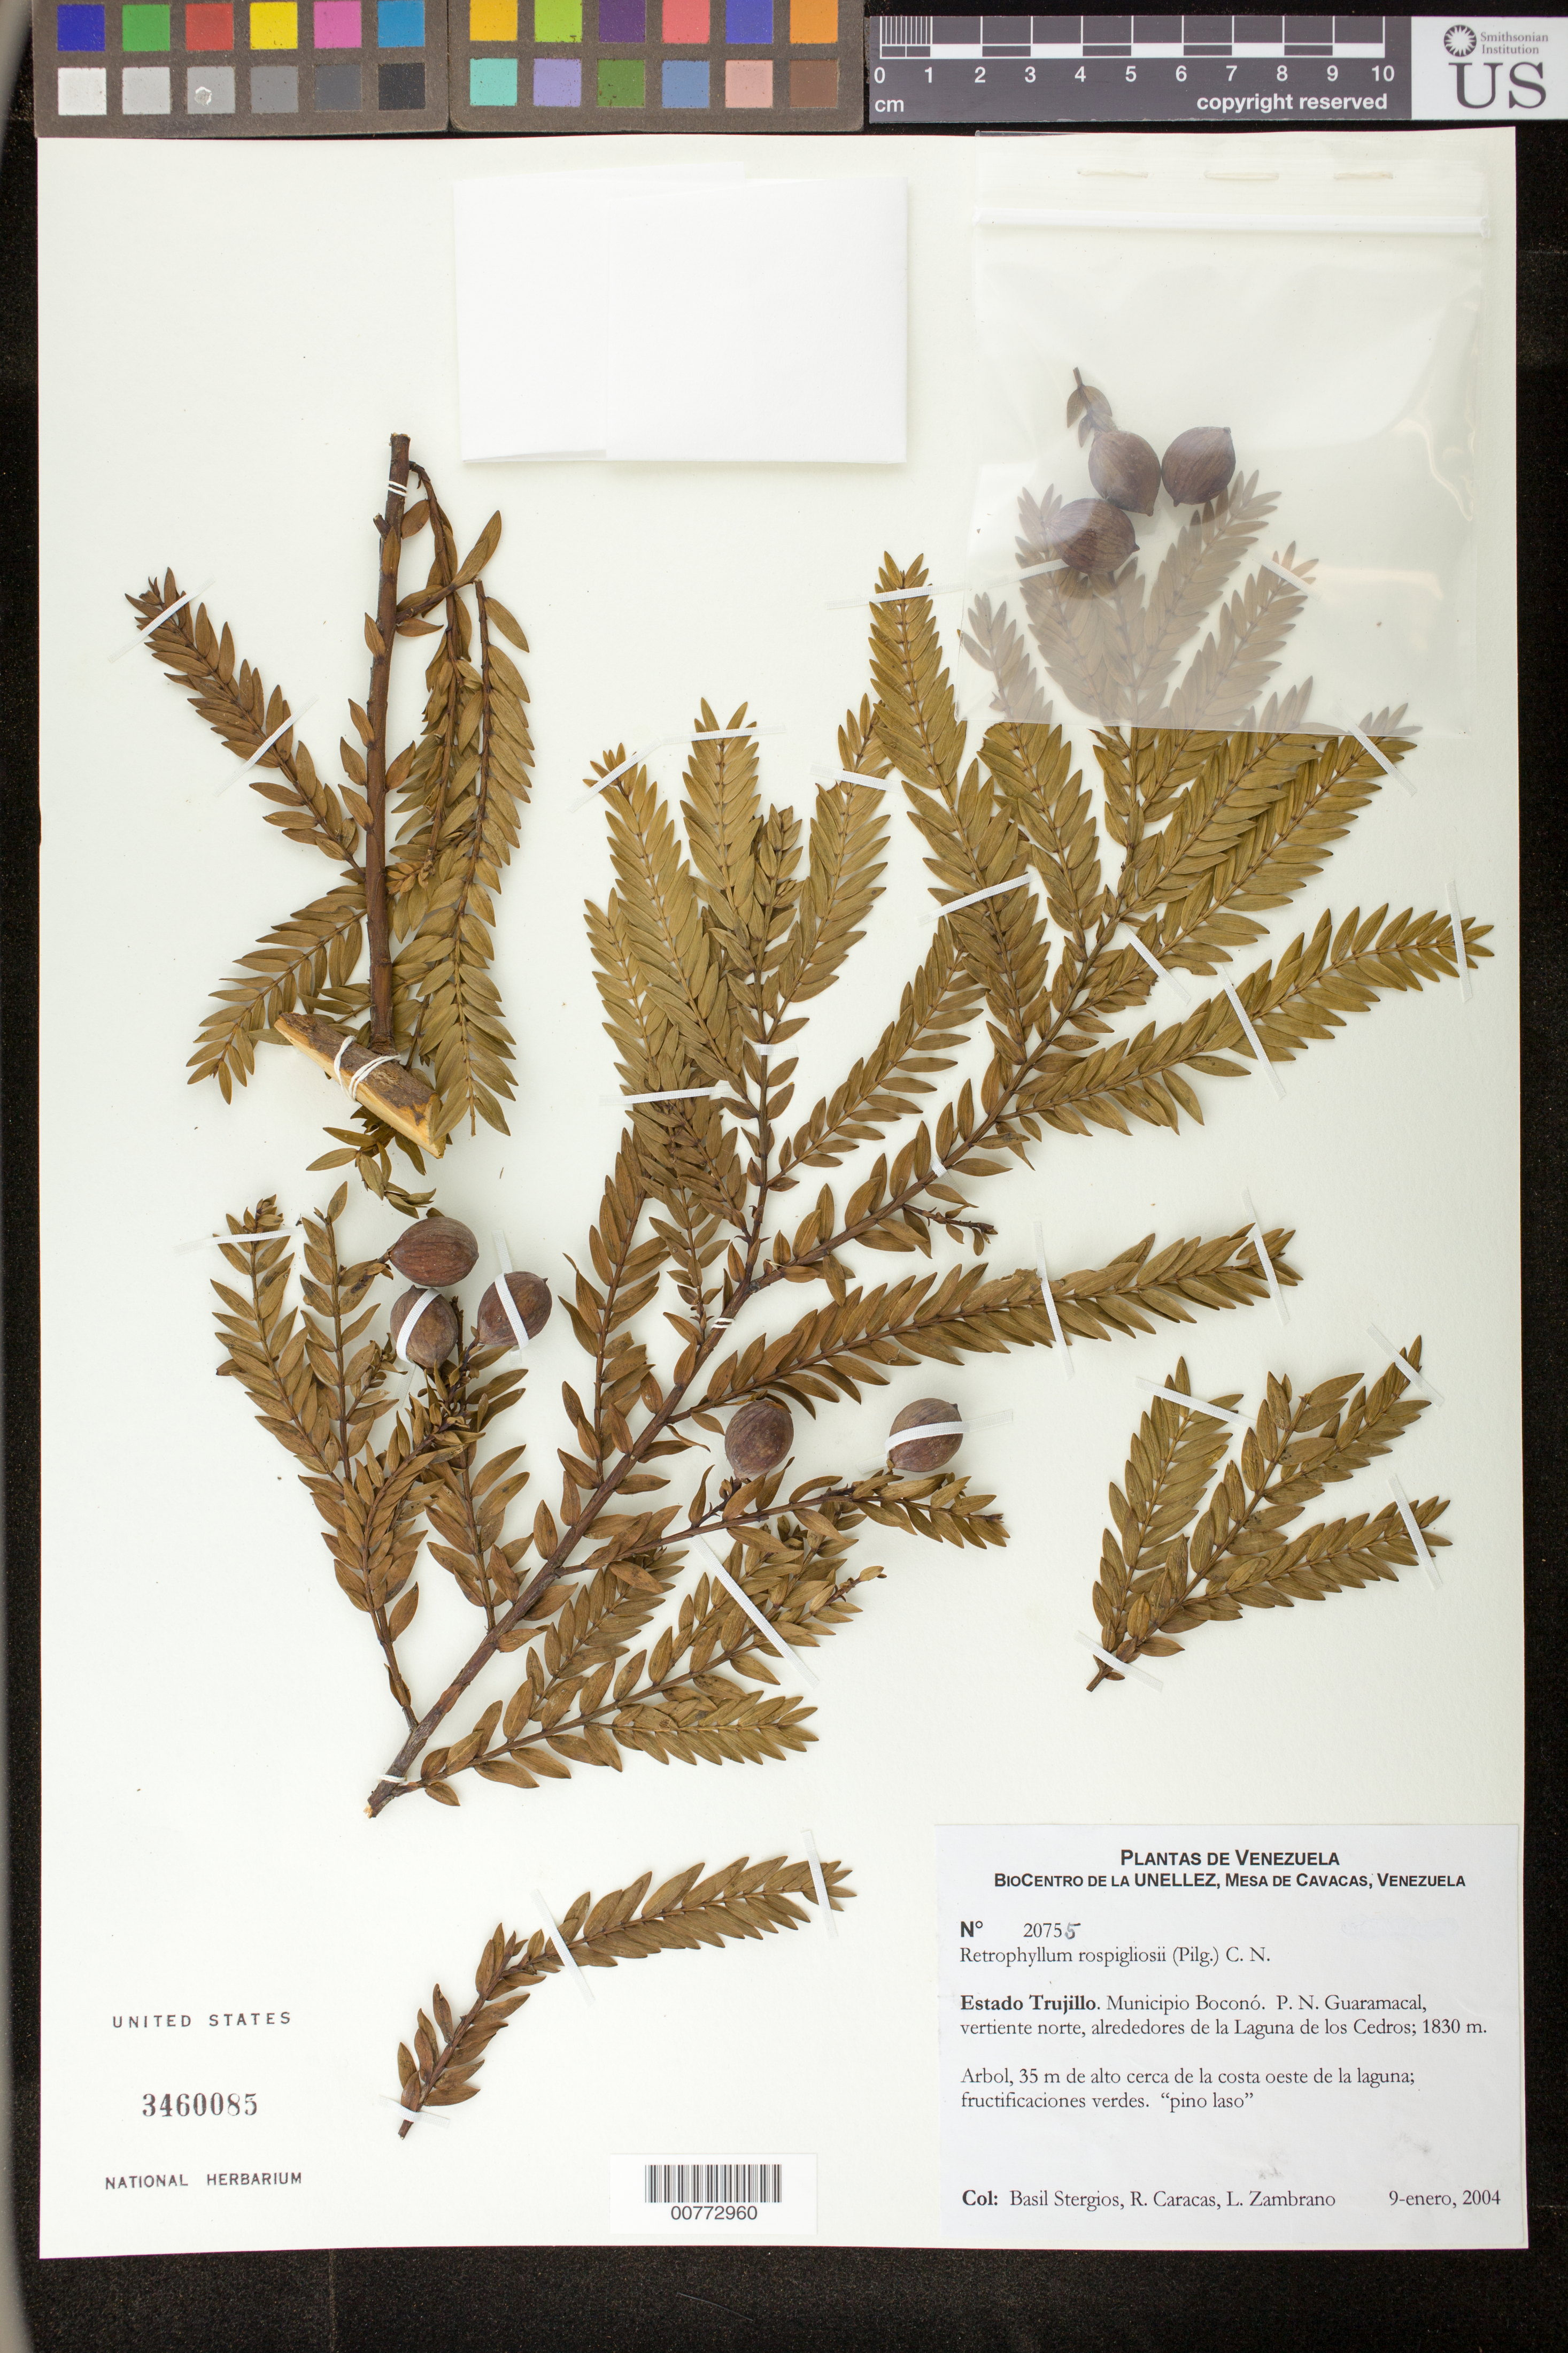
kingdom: Plantae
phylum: Tracheophyta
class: Pinopsida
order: Pinales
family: Podocarpaceae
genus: Retrophyllum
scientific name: Retrophyllum rospigliosii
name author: (Pilg.) C.N. Page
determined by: Stergios, B. G.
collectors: B. G. Stergios, R. Caracas & L. Zambrano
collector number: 20755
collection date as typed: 09 Jan 2004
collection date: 2004-01-09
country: Venezuela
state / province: Trujillo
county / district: Boconó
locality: Parque Nacional Guaramacal, vertiente N, alrededores de la Laguna de los Cedros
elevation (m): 1830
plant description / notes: E, F, MER, MERF, MO, MY, NY, PORT, US, VEN; Common name: pino laso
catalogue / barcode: US 3460085